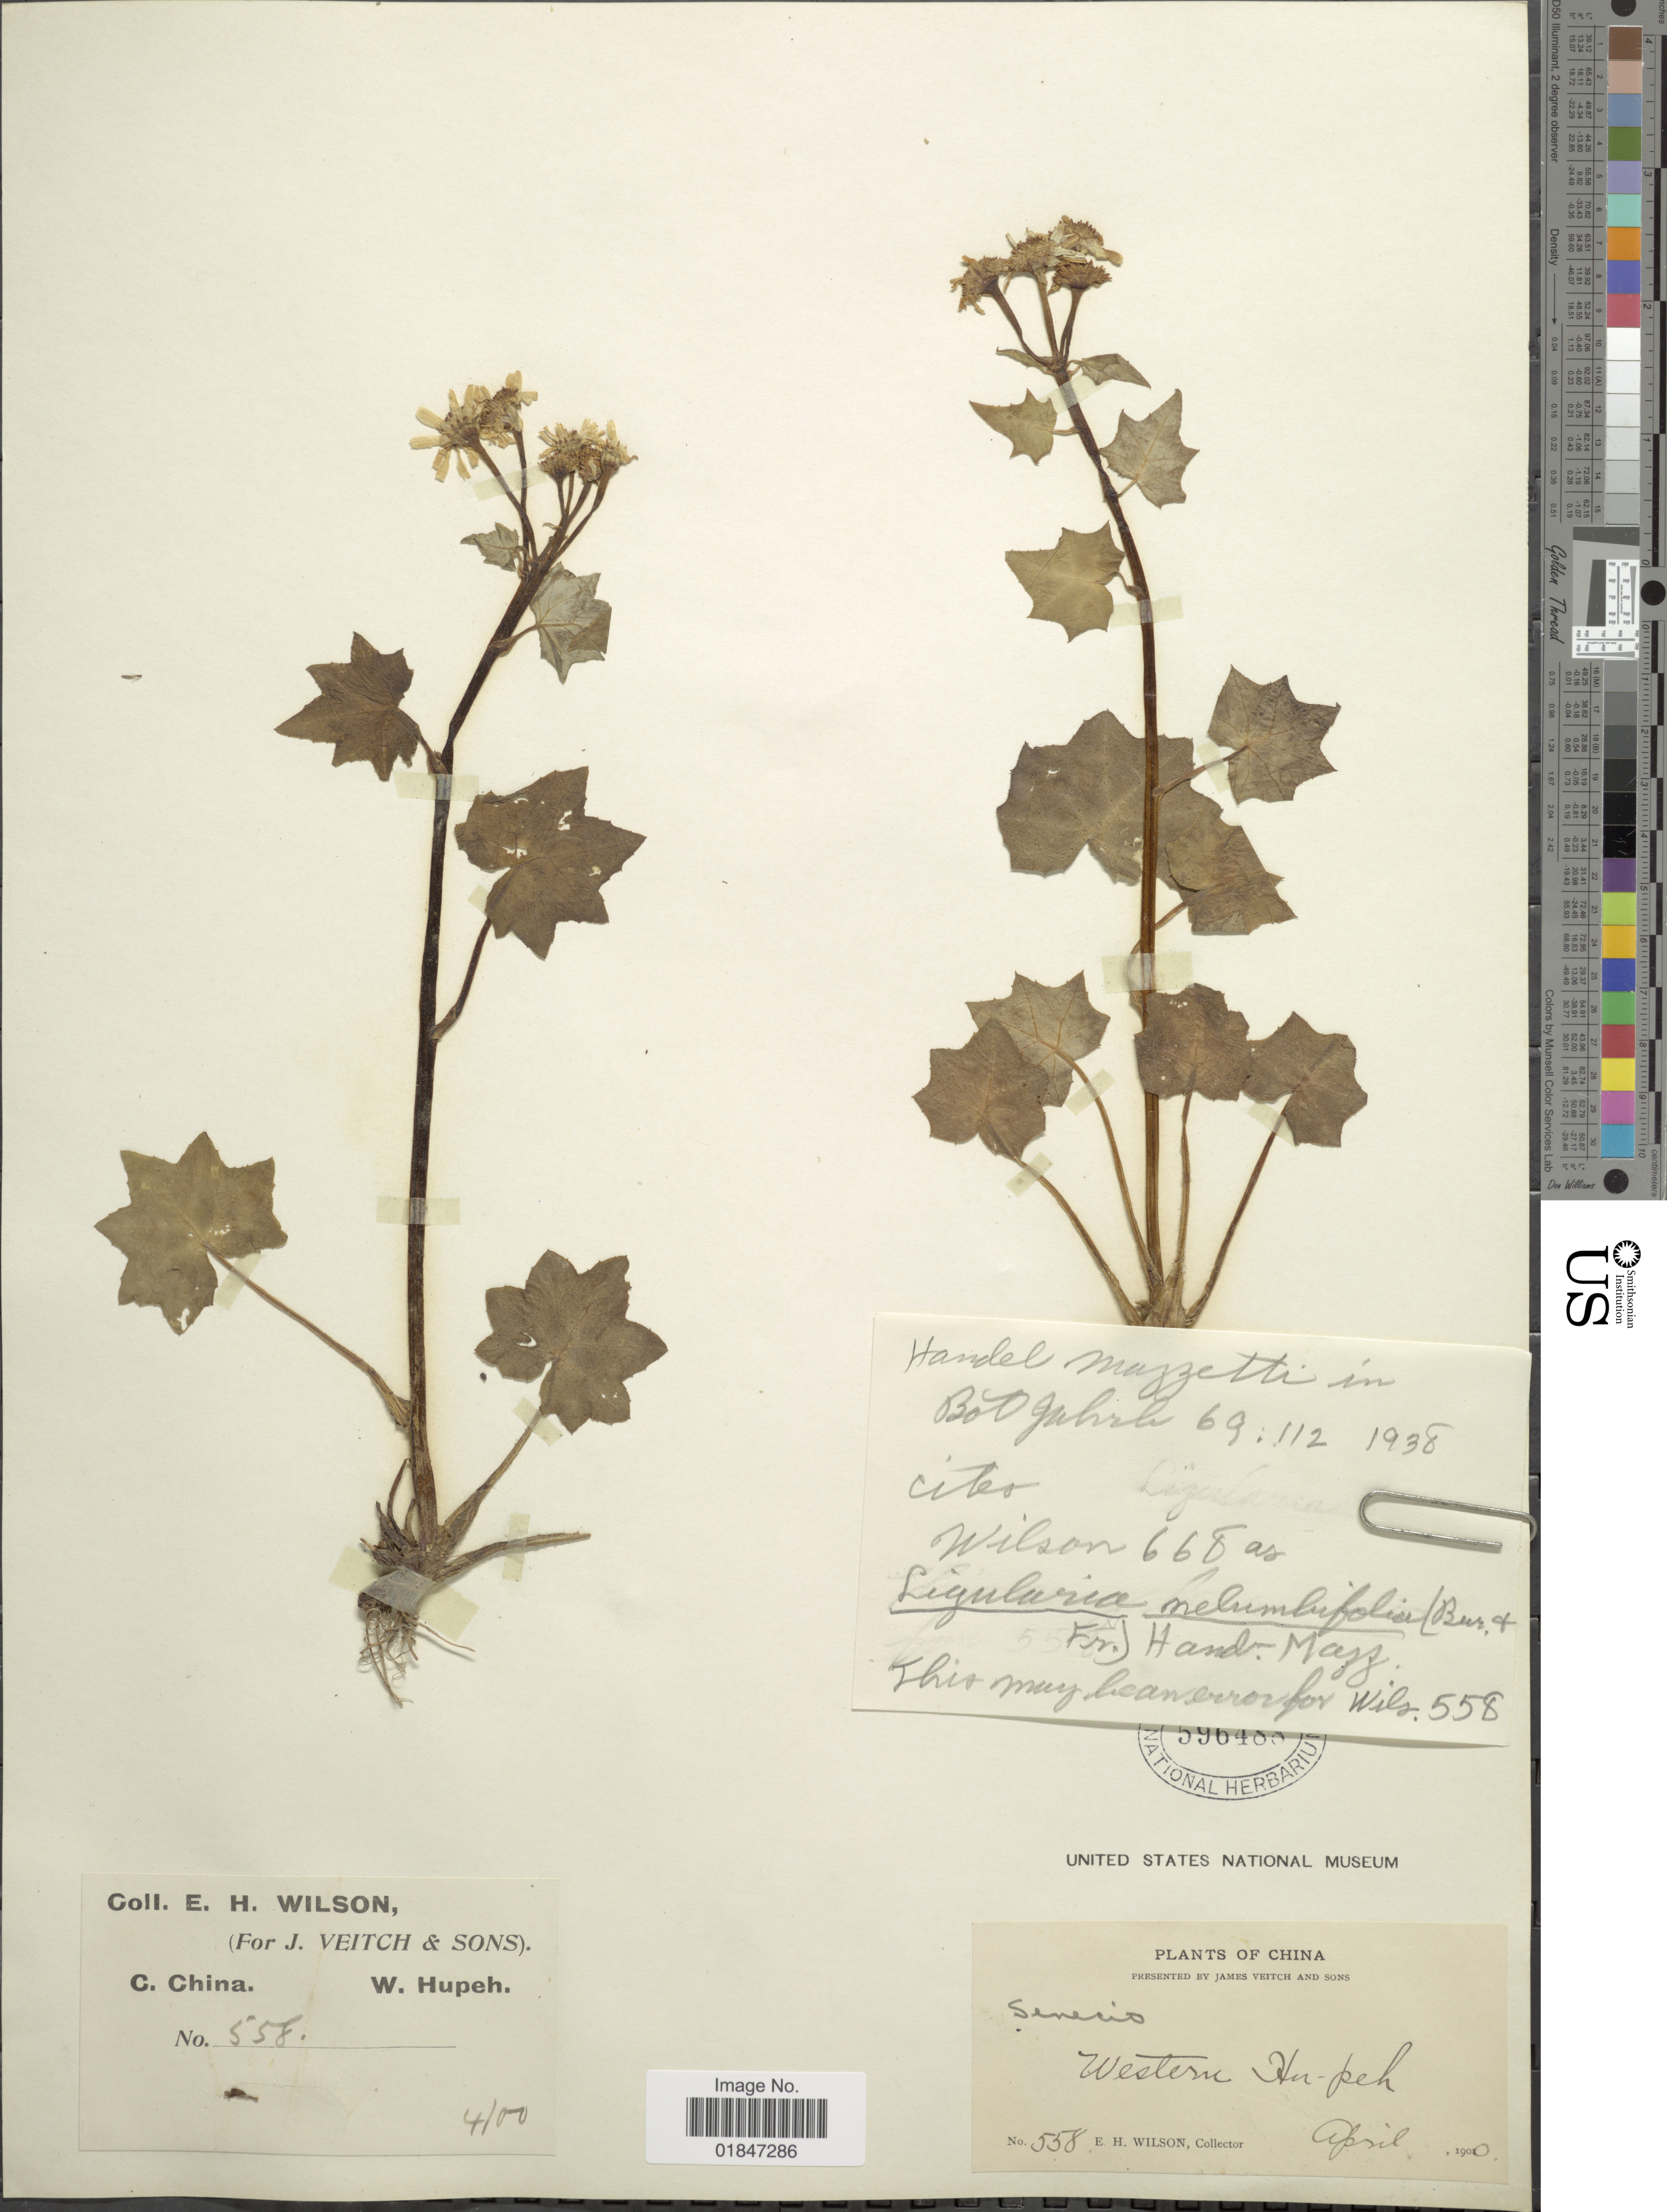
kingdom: Plantae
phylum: Tracheophyta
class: Magnoliopsida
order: Asterales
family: Asteraceae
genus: Ligularia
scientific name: Ligularia nelumbifolia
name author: (Bureau & Franch.) Hand.-Mazz.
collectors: E. Wilson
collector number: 558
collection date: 1910-04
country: China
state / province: Hubei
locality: Western Hupeh. China.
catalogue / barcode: US 596488